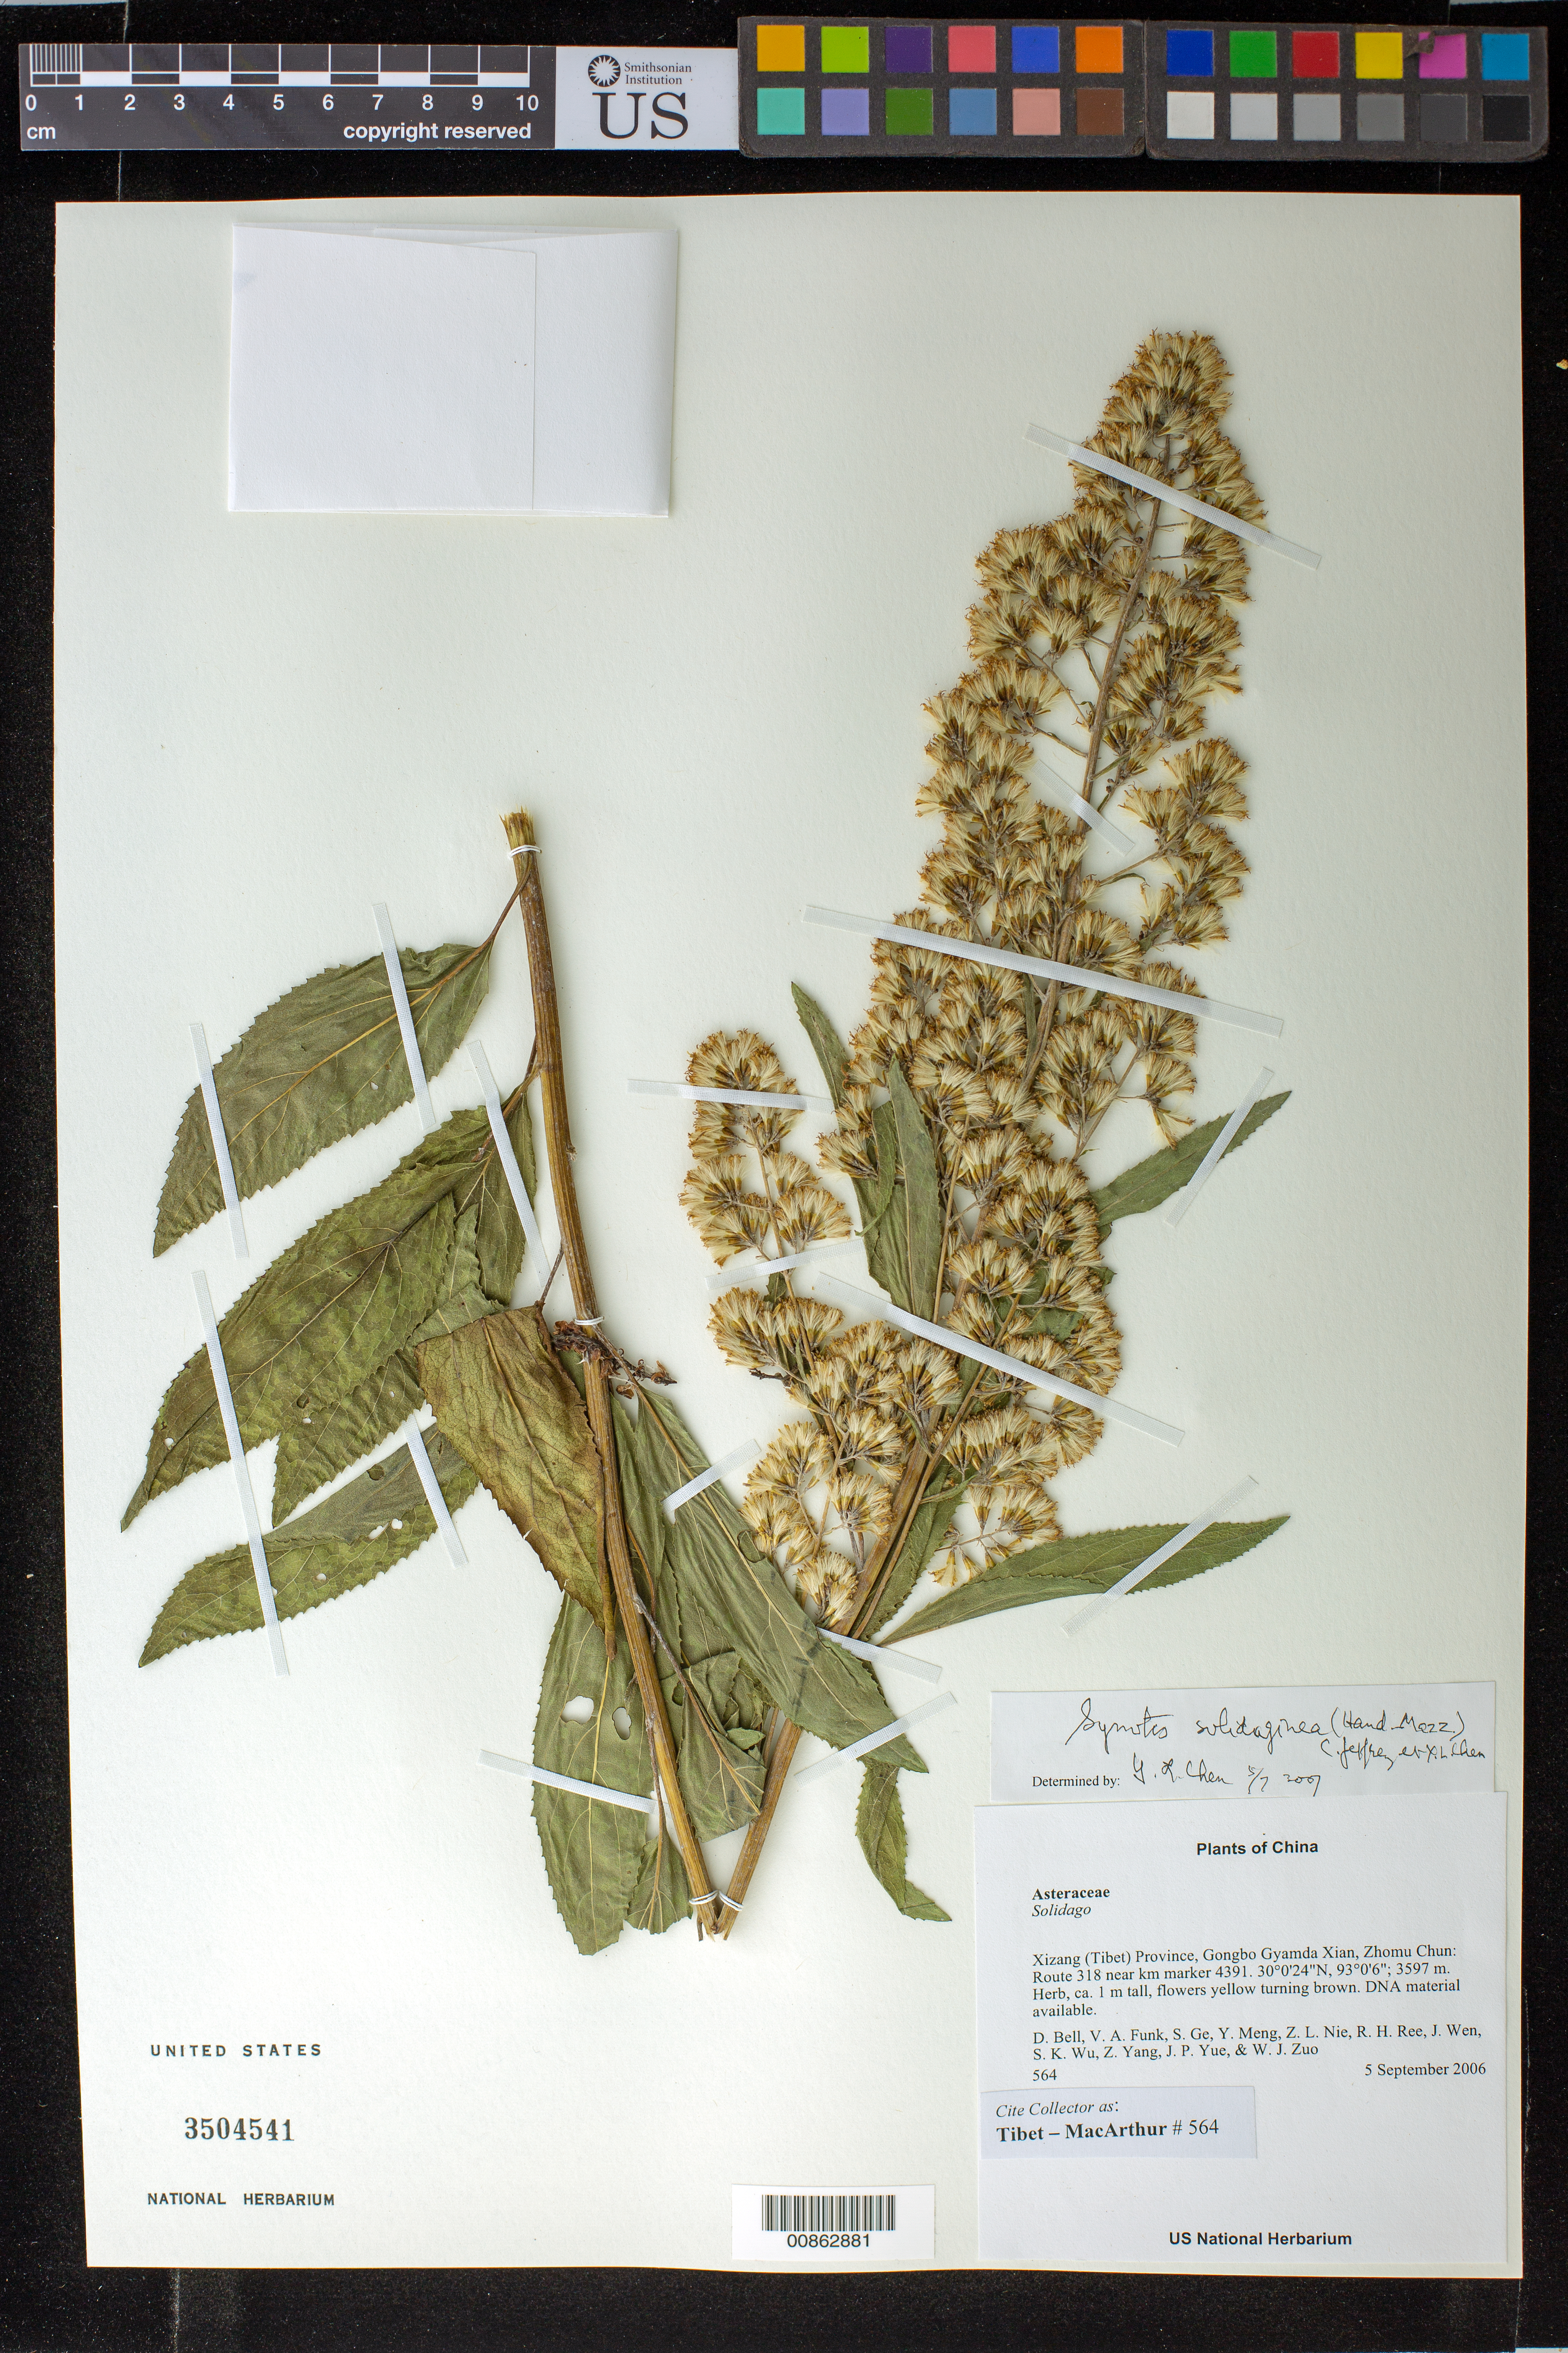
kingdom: Plantae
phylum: Tracheophyta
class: Magnoliopsida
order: Asterales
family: Asteraceae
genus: Synotis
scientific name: Synotis solidaginea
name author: (Hand.-Mazz.) C. Jeffrey & Y.L. Chen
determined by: Yilin Chen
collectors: Tibet-MacArthur, D. A. Bell, V. Funk, S. Ge, Y. Meng, Z. Nie, R. Ree, J. Wen, S. K. Wu, Z. Yang, J. Yue & W. Zuo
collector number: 564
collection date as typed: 05 Sep 2006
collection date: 2006-09-05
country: China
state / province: Xizang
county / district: Gongbo Gyamda Xian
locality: Zhomu Chun. Route 318 near km marker 4391.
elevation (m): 3597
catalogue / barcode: US 3504541